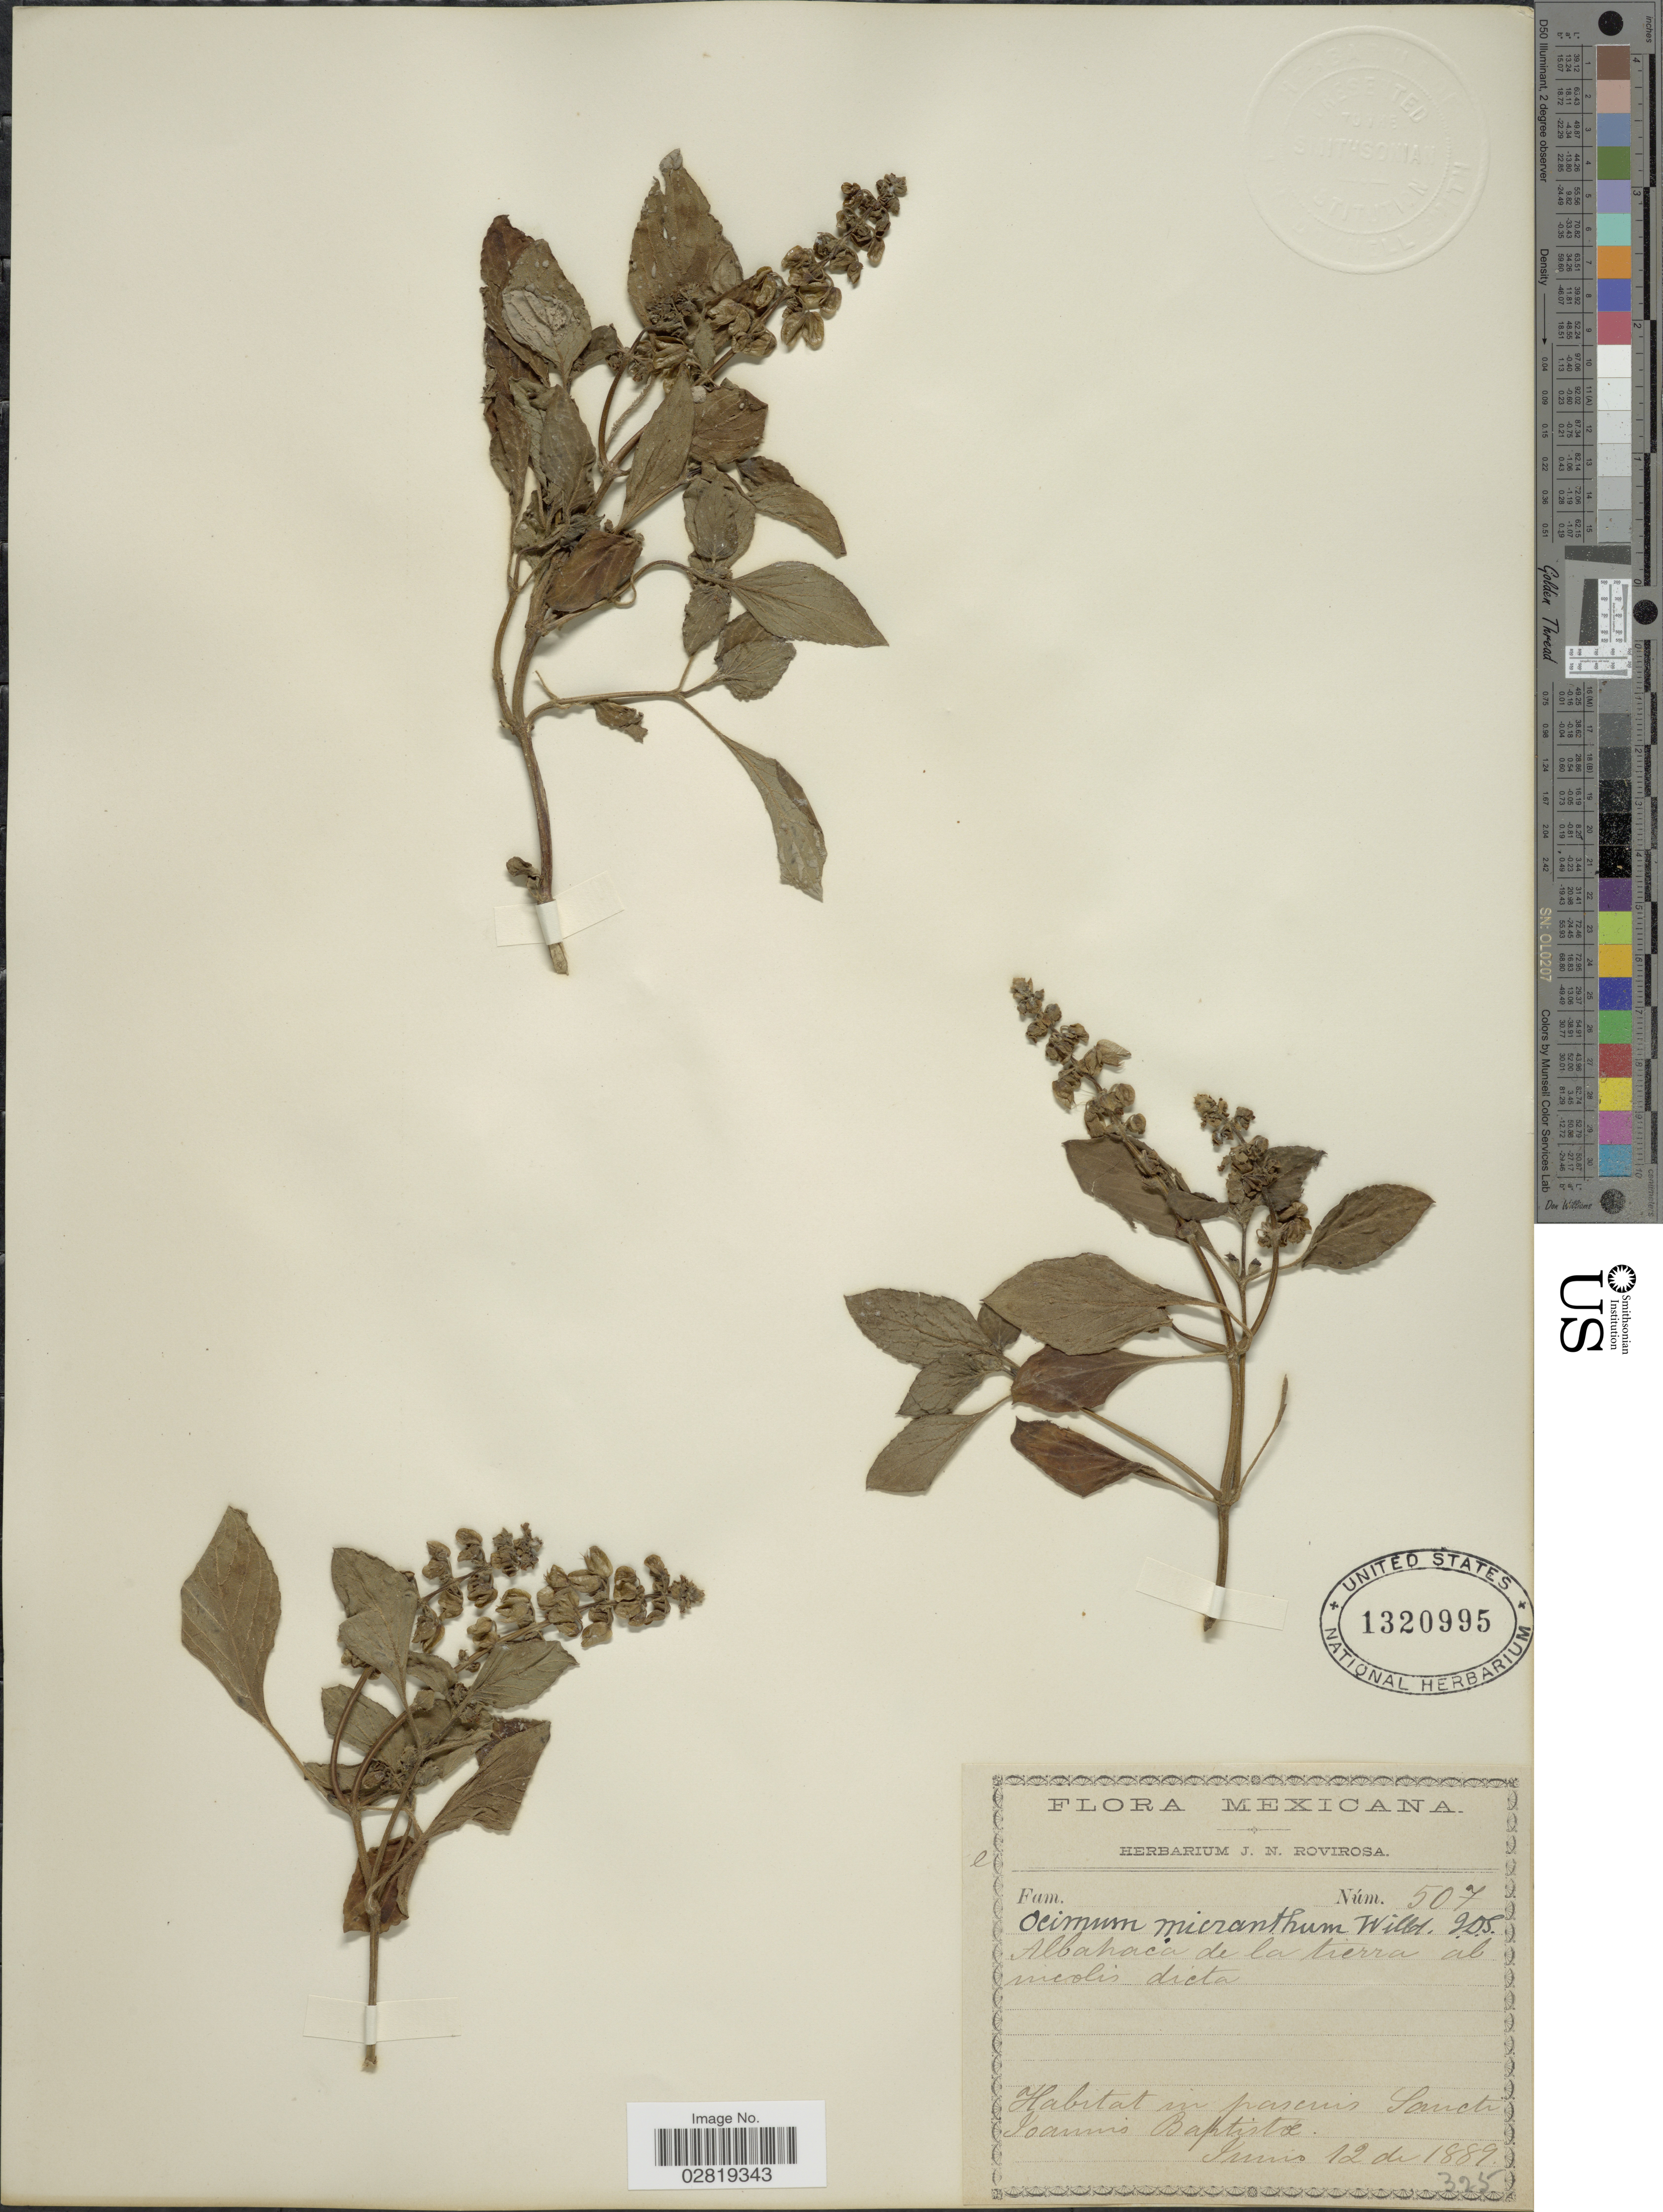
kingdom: Plantae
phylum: Tracheophyta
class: Magnoliopsida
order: Lamiales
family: Lamiaceae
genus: Ocimum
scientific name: Ocimum campechianum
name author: Mill.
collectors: ex herb. J. N. Rovirosa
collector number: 507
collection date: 1889-06-12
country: Mexico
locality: Albahaca de la tierra ab nicolis dicta. In pascuis Sancta Ioannis Baptistae.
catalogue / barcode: US 1320995